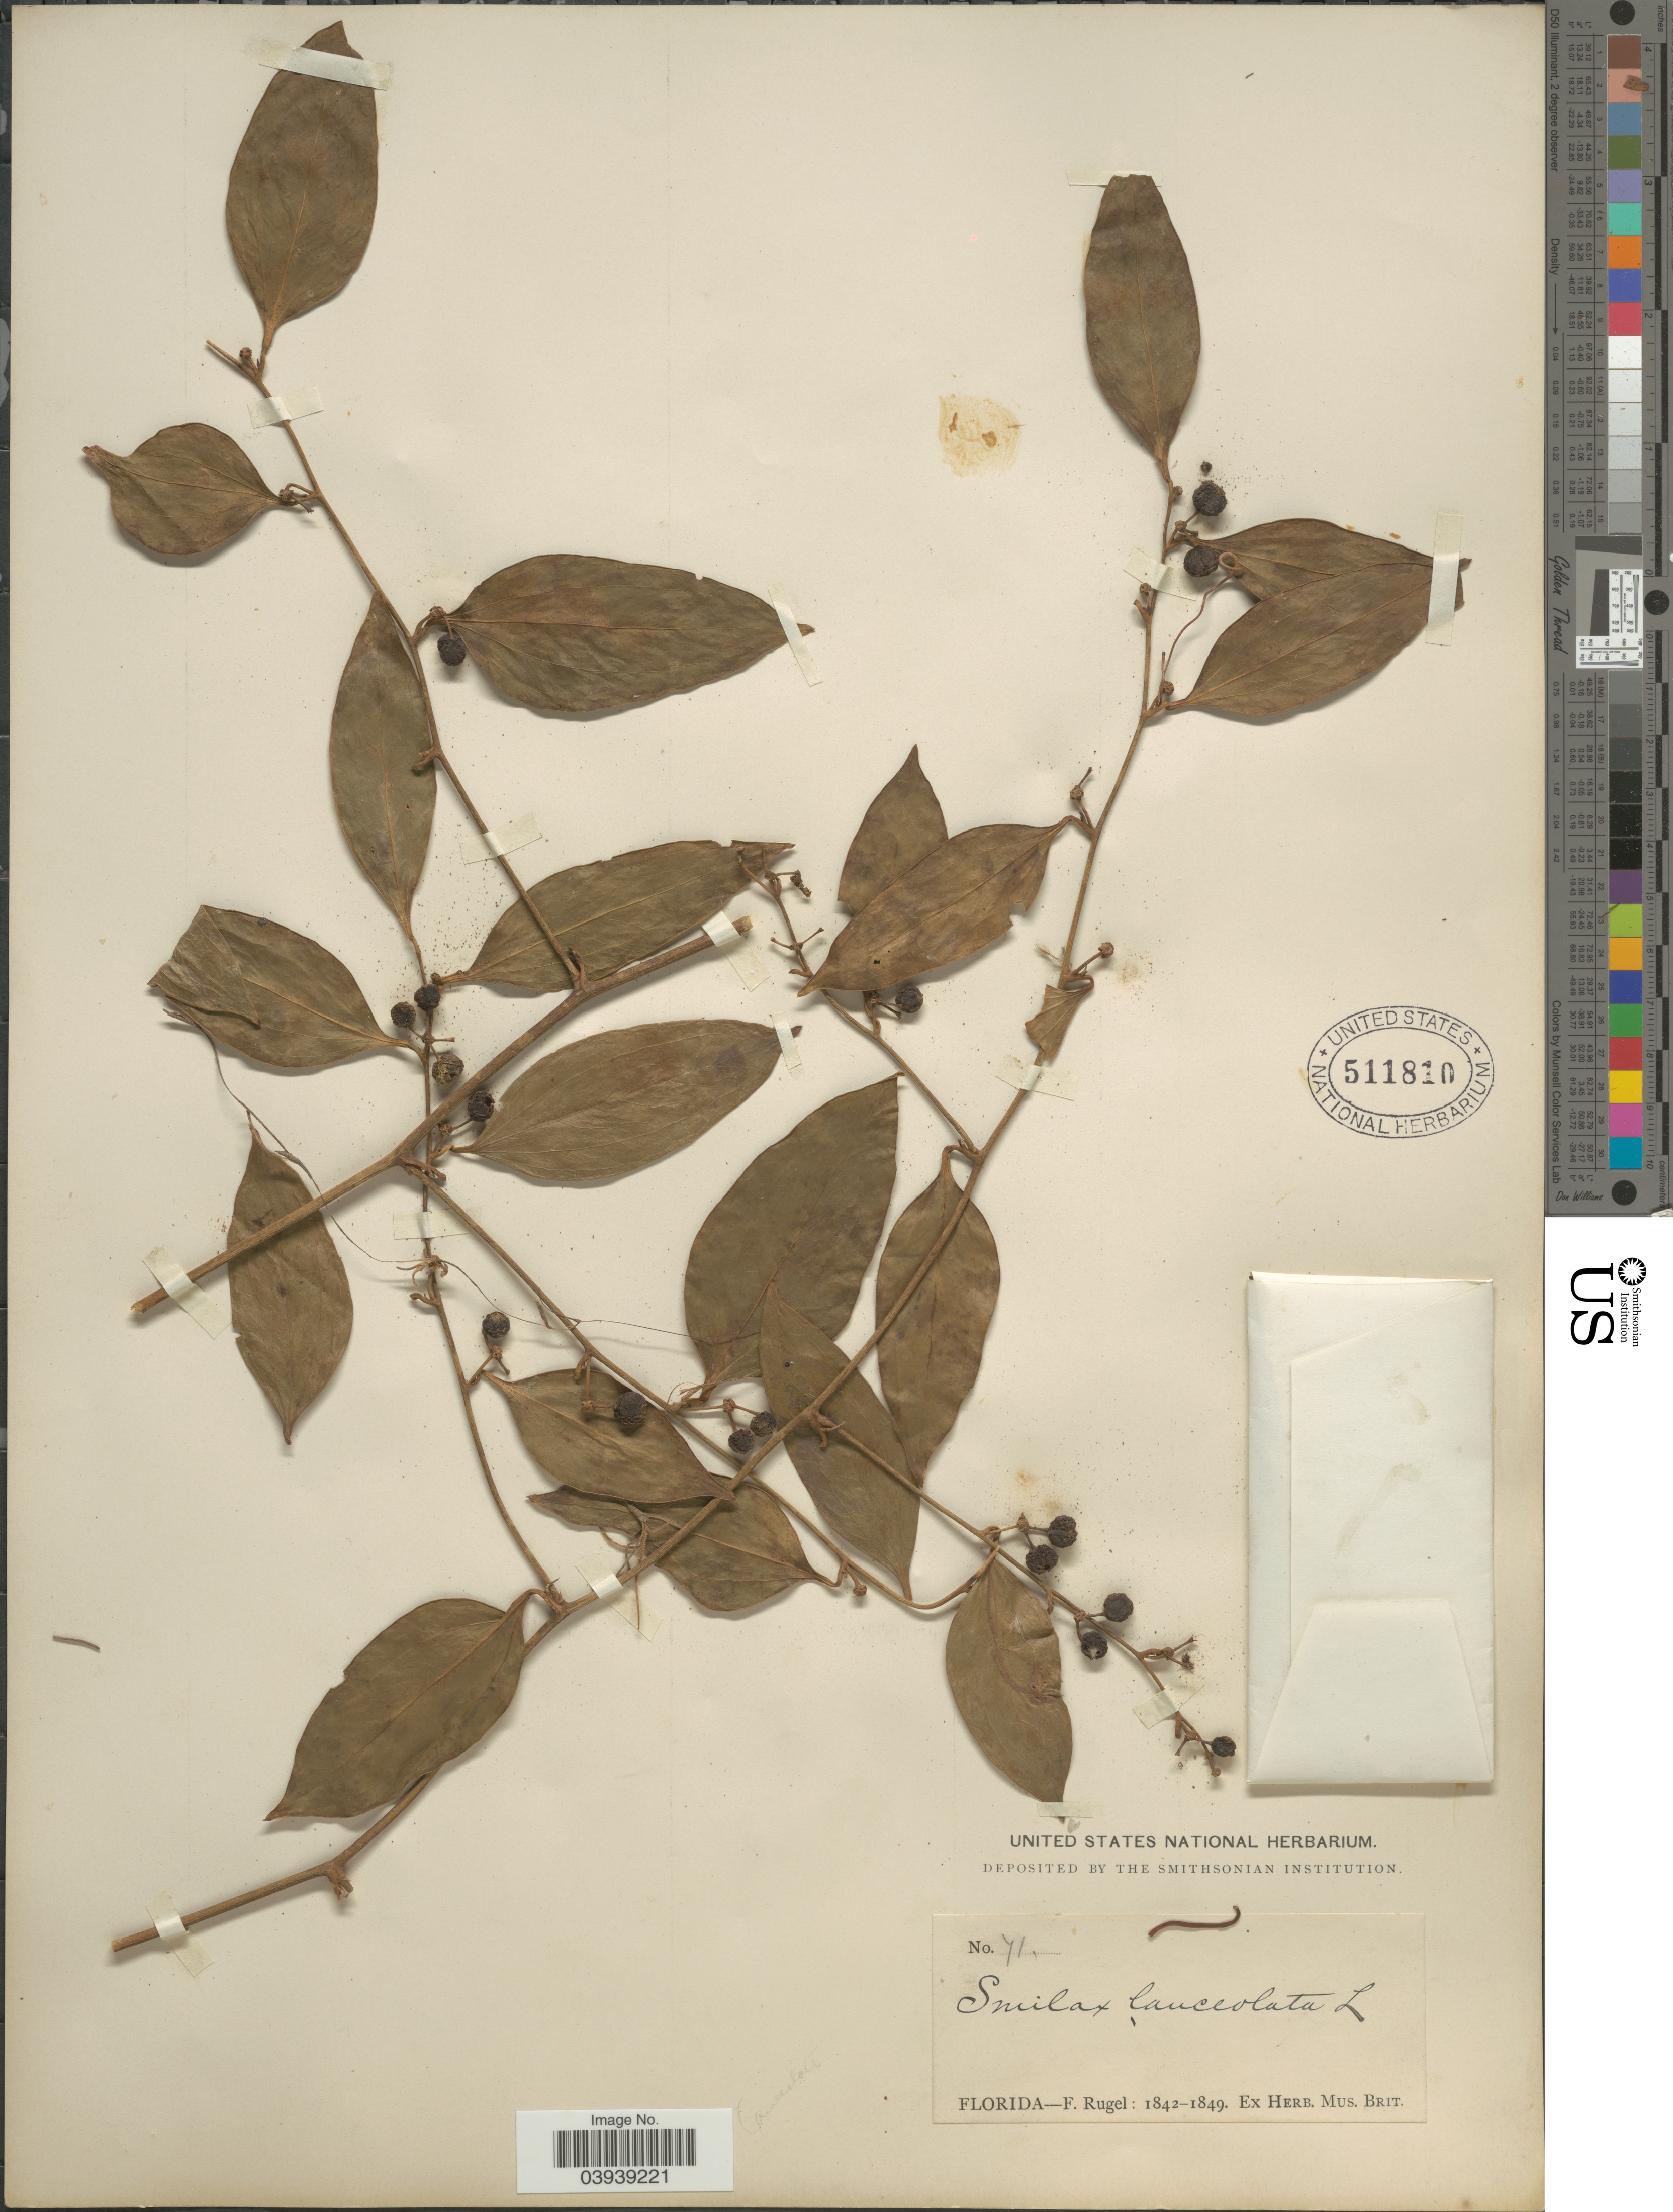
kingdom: Plantae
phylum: Tracheophyta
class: Liliopsida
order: Liliales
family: Smilacaceae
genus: Smilax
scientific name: Smilax smallii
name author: Morong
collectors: F. Rugel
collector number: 71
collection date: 1842/1849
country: United States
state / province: Florida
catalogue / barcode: US 511810